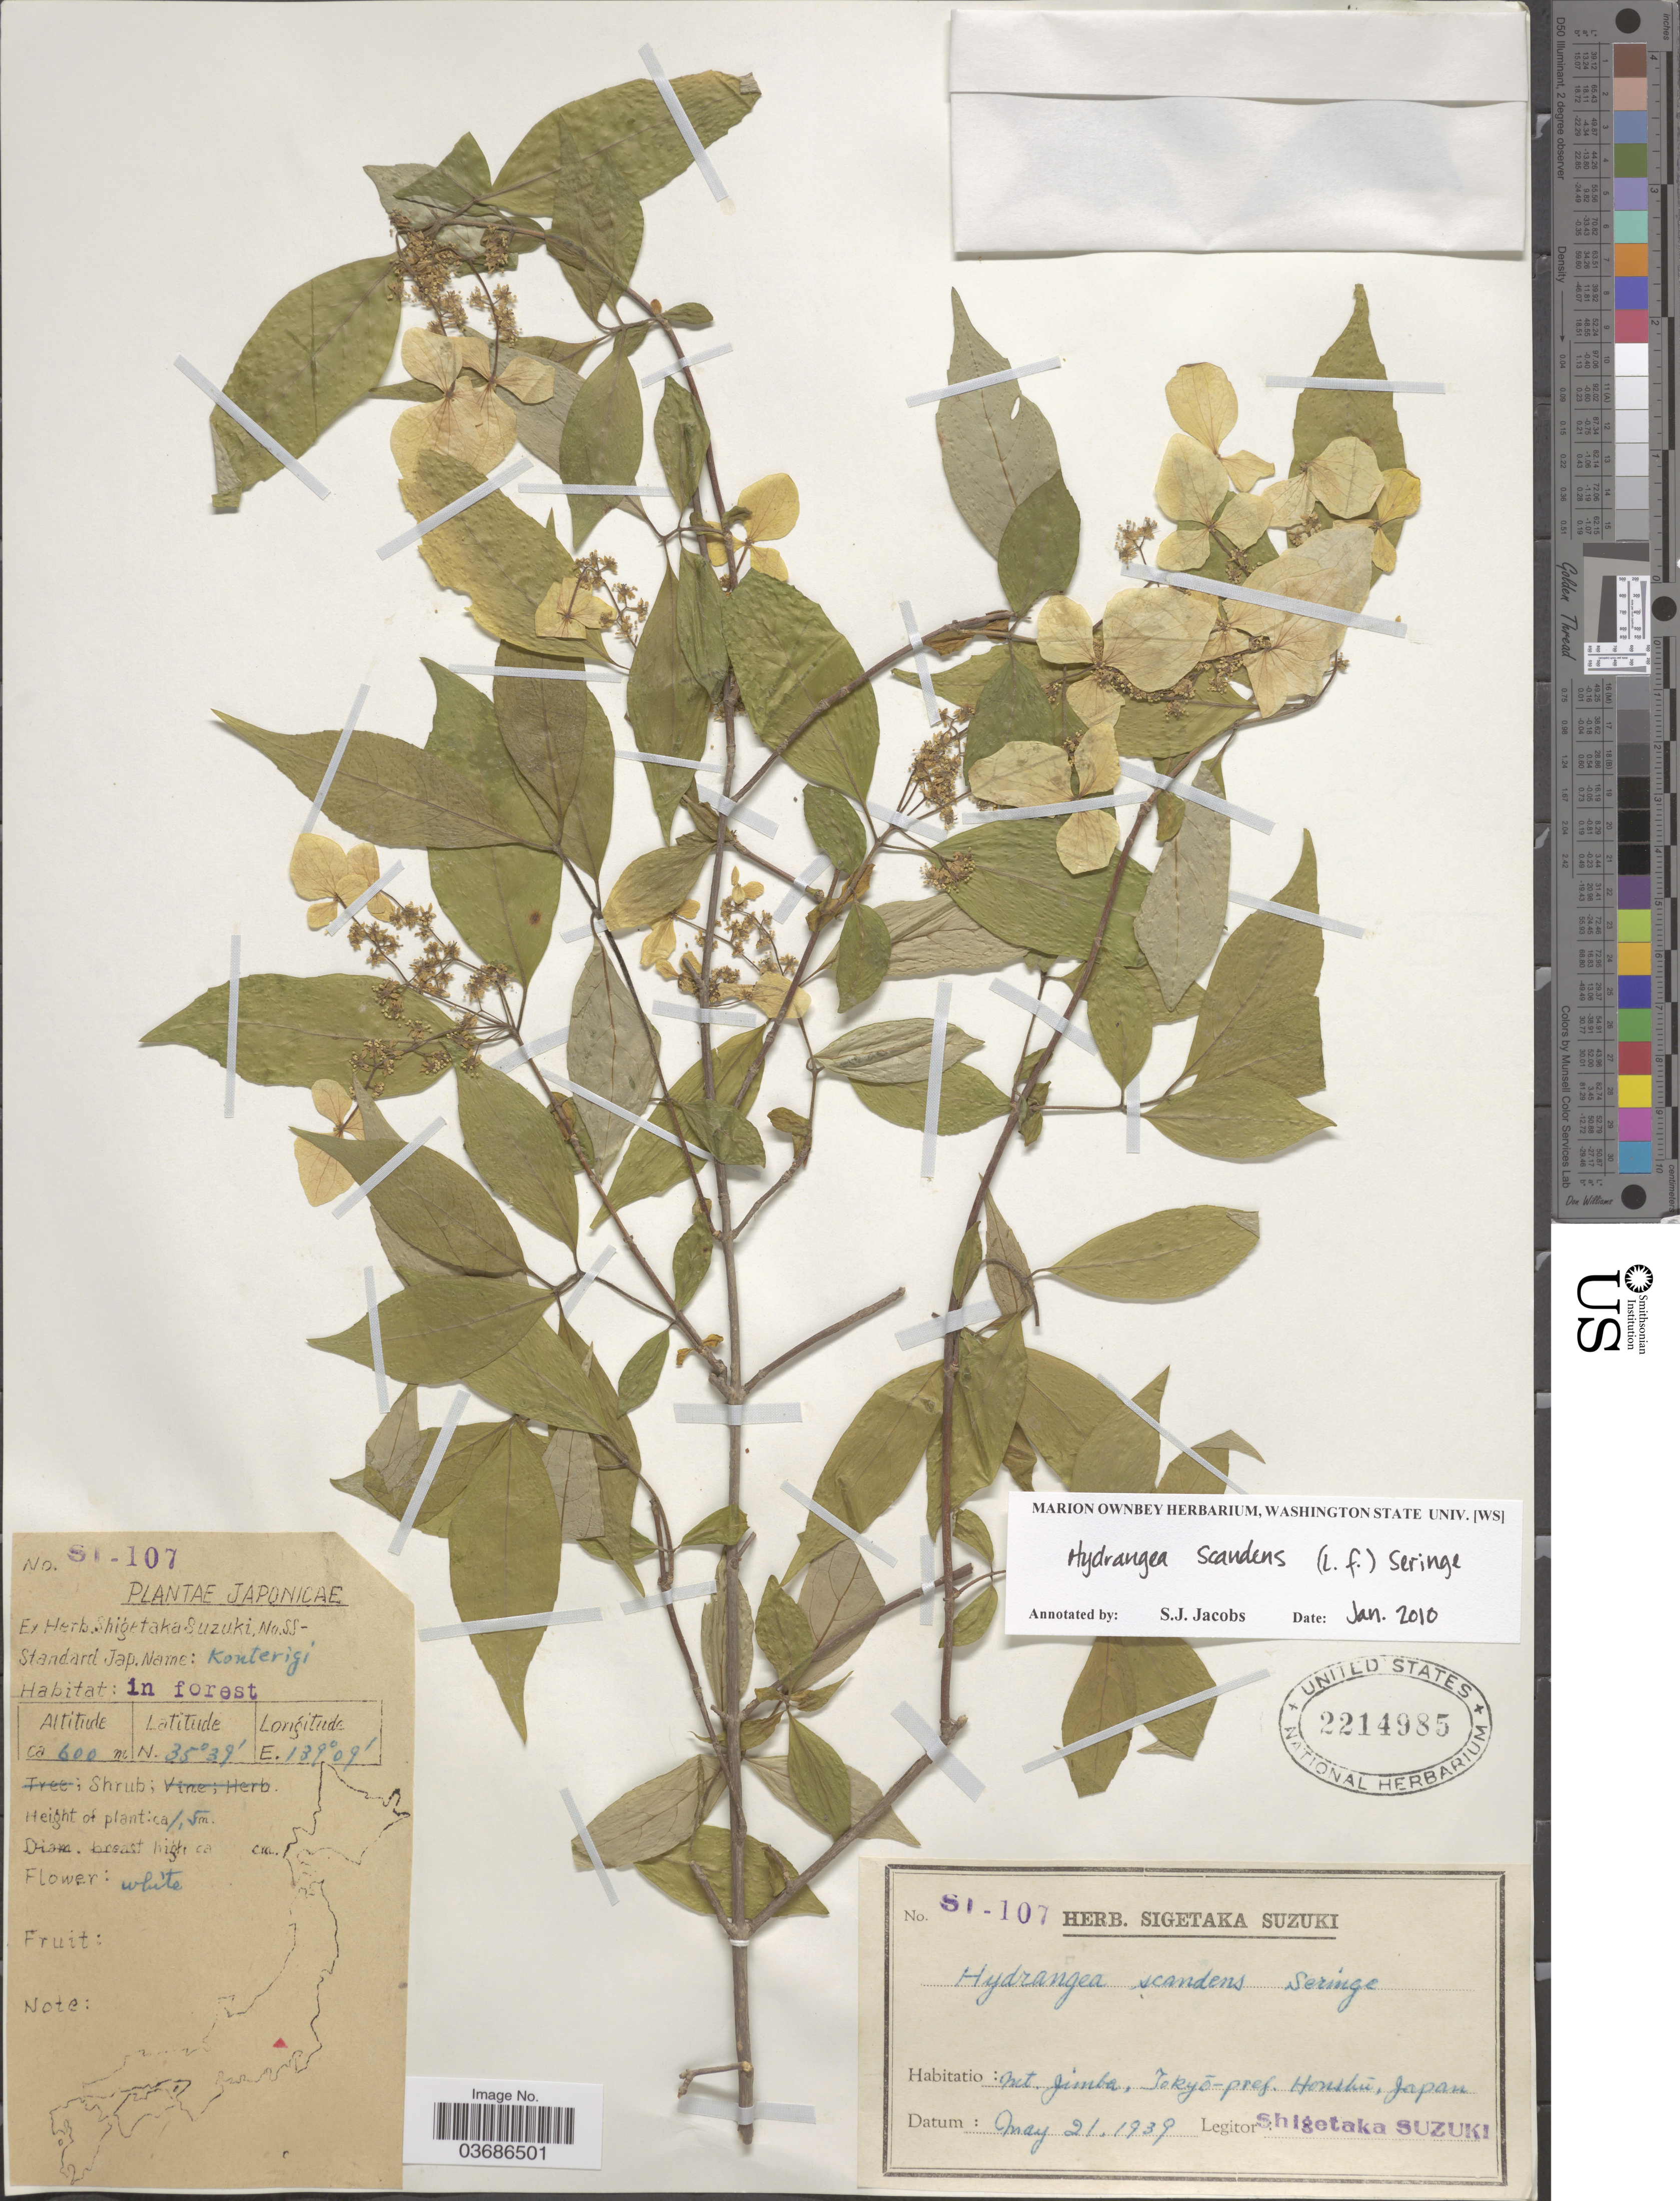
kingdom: Plantae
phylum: Tracheophyta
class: Magnoliopsida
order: Cornales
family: Hydrangeaceae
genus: Hydrangea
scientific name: Hydrangea scandens var. scandens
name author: (L. f.) Ser.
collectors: S. Suzuki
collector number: SI-107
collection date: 1939-05-21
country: Japan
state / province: Tokyo, Federal City of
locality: Mt. Jimba, Tokyō-pref. Honshū.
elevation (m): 600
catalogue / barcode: US 2214985